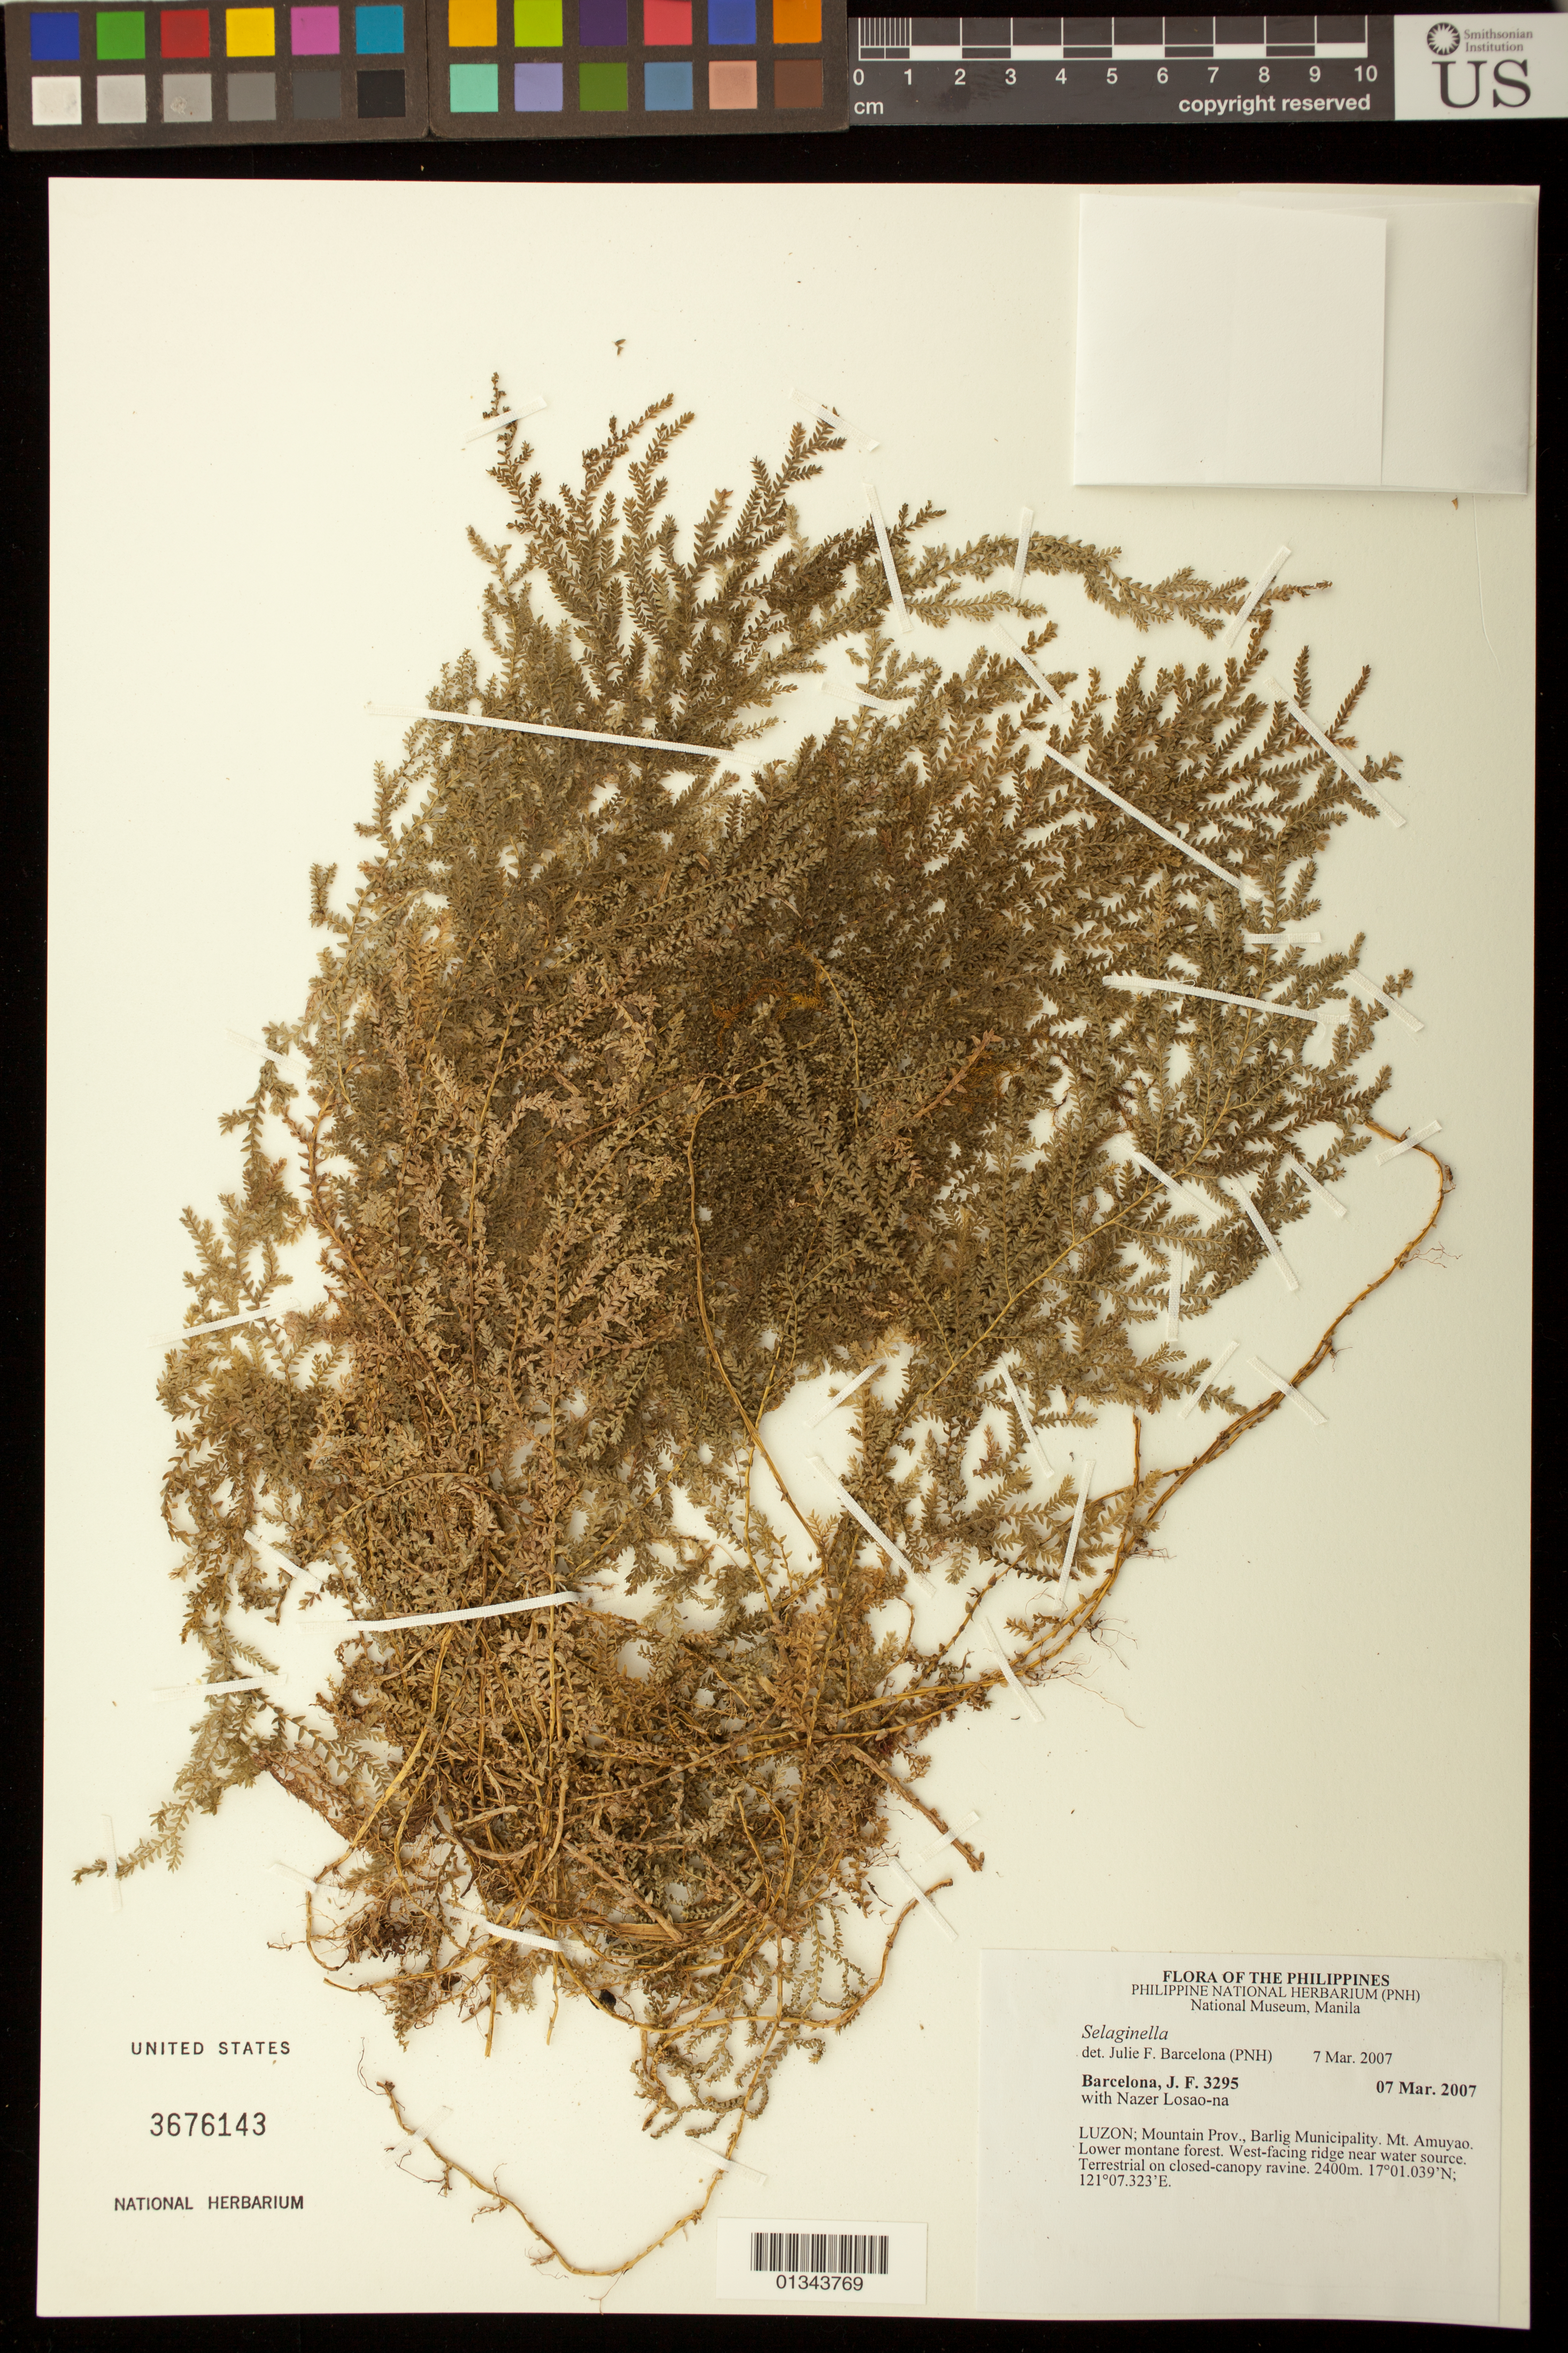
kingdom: Plantae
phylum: Tracheophyta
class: Lycopodiopsida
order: Selaginellales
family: Selaginellaceae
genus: Selaginella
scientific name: Selaginella sp.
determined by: Barcelona, J. F.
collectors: J. F. Barcelona & N. Losao-na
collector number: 3295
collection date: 2007-03-07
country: Philippines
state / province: Cordillera (Administrative Region)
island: Luzon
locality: Luzon; Mountain Prov., Barlig Municipality, Mt. Amuyao.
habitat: Lower montane forest. West-facing ridge near water source. Terrestrial on closed-canopy ravine.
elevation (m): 2400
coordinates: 17 01.039 N, 121 07.323 E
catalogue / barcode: US 3676143